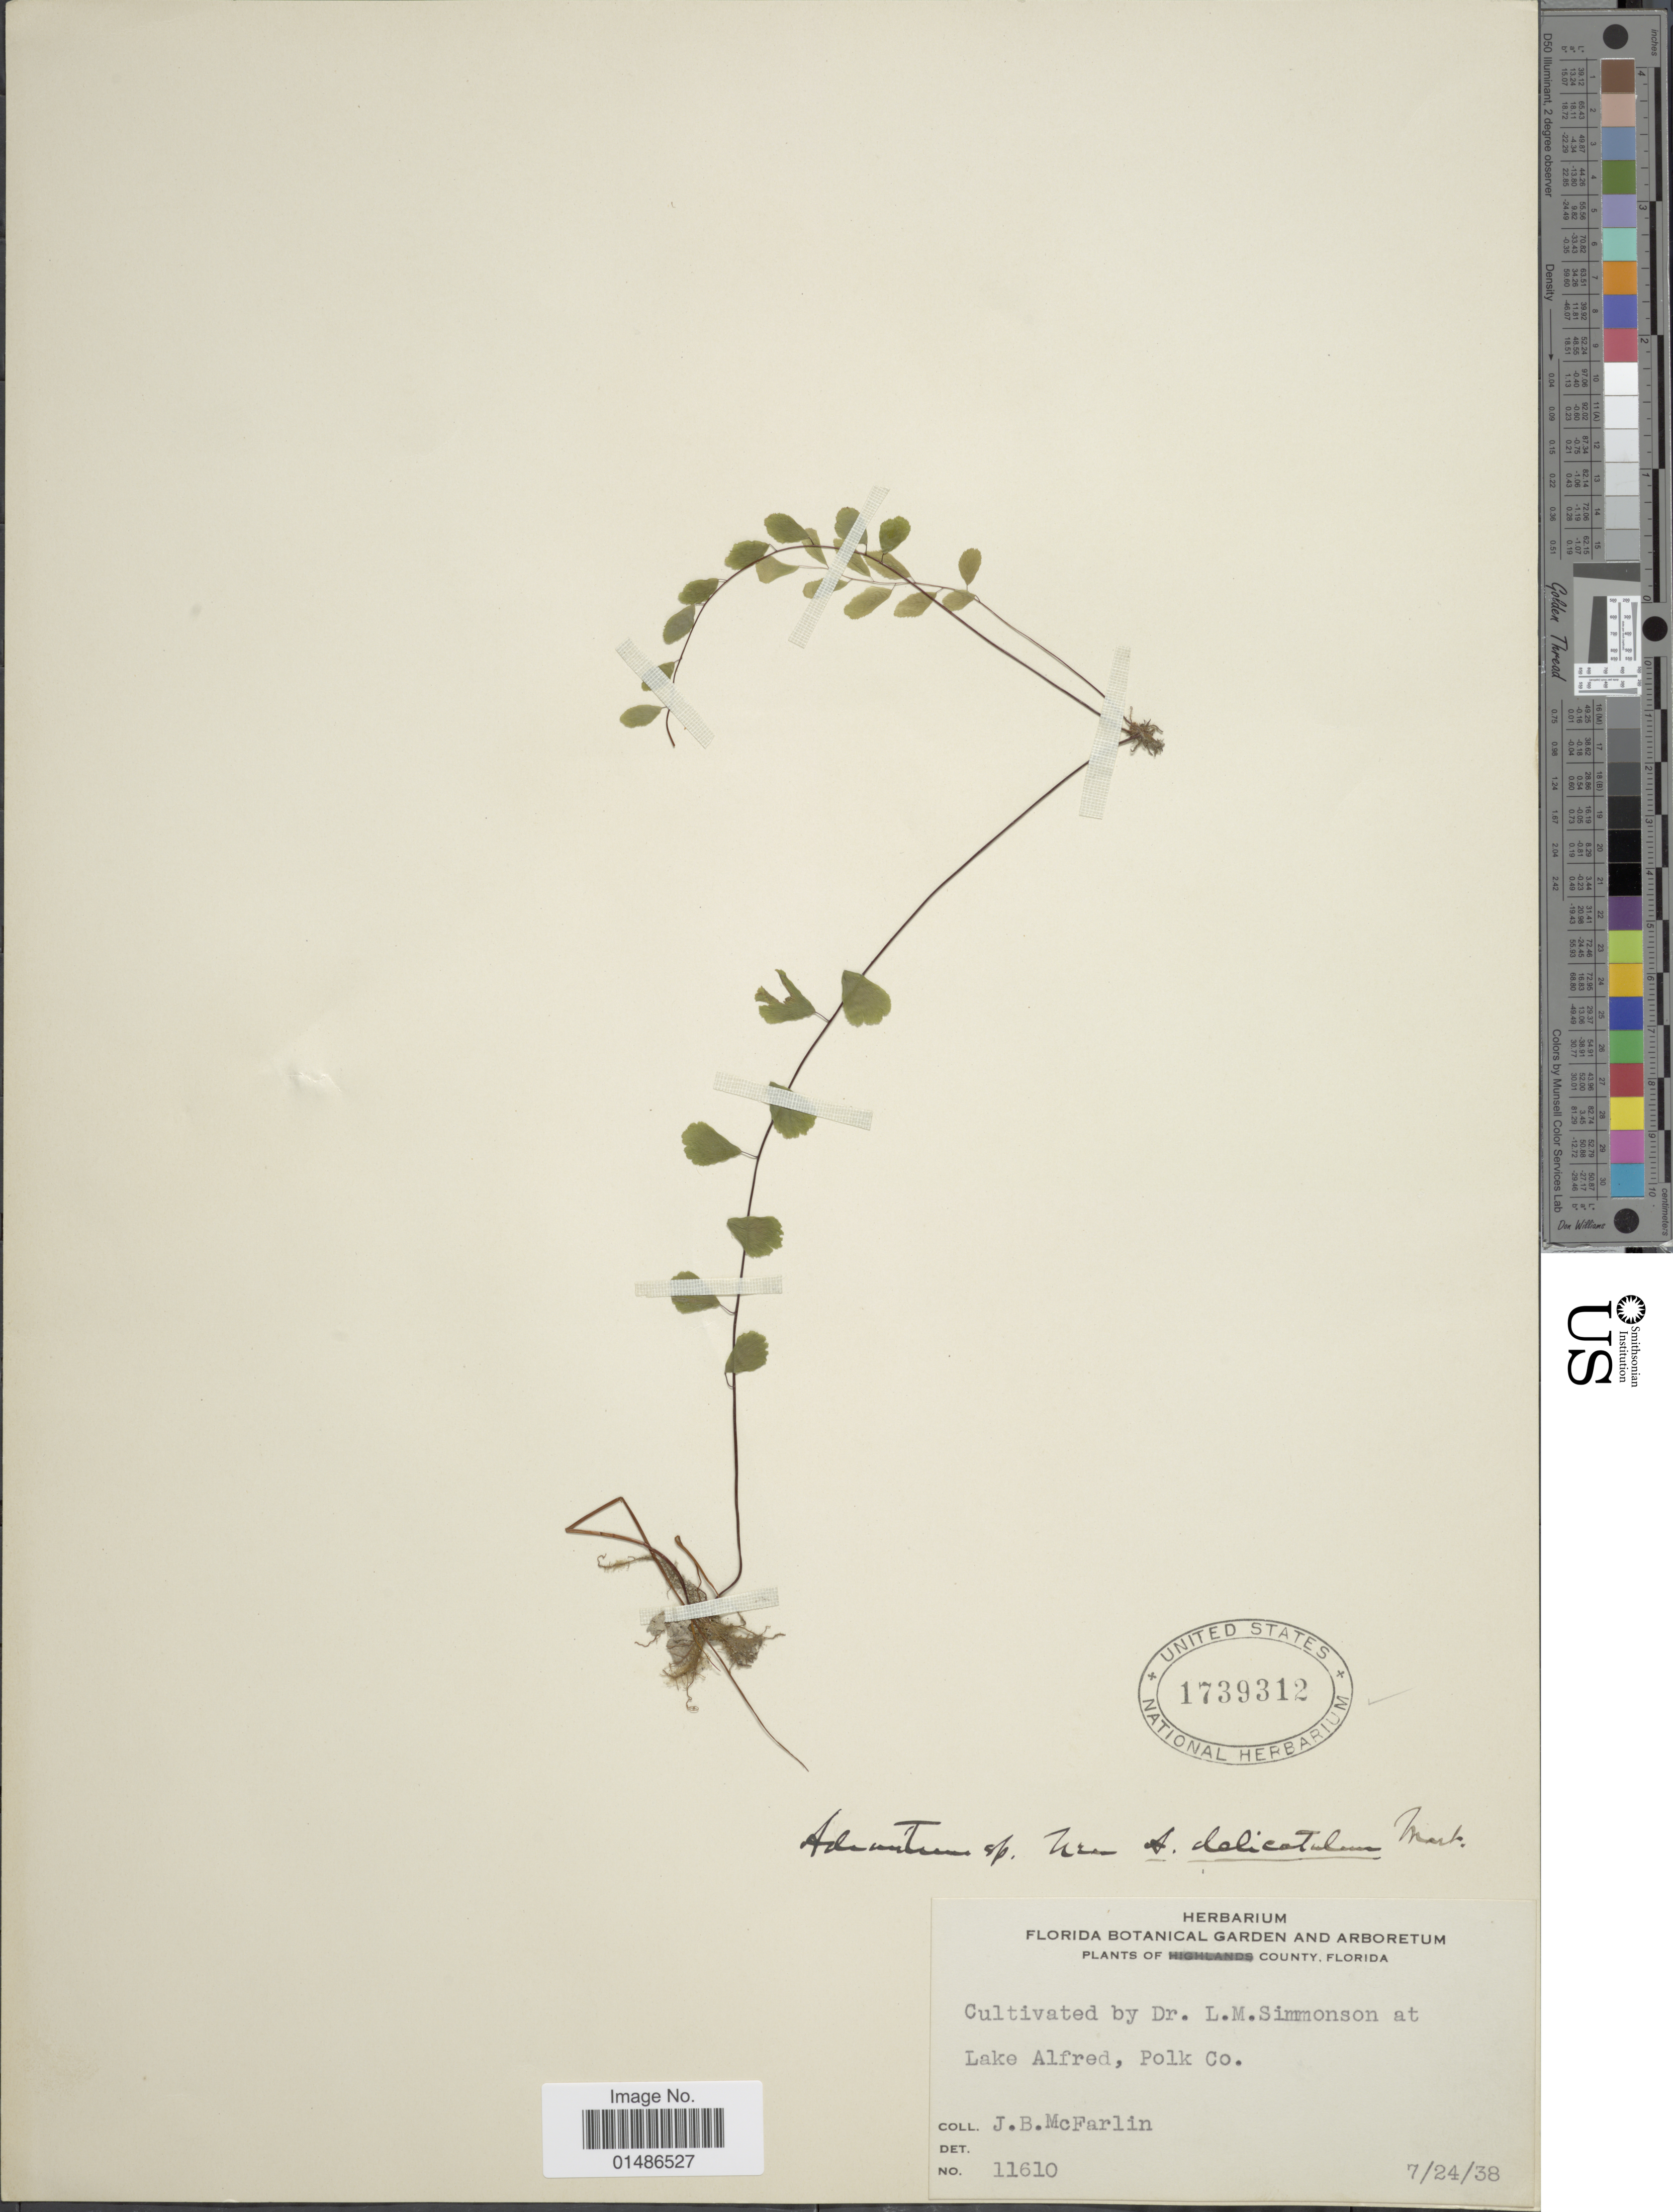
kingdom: Plantae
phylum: Tracheophyta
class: Polypodiopsida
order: Polypodiales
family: Pteridaceae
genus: Adiantum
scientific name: Adiantum delicatulum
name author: Mart.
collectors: J. McFarlin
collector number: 11610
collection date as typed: Transcribed d/m/y: 24/7/38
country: United States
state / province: Florida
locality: Cultivated by Dr. L.M. Simmonson at Lake Alfred, Polk Co.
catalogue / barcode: US 1739312